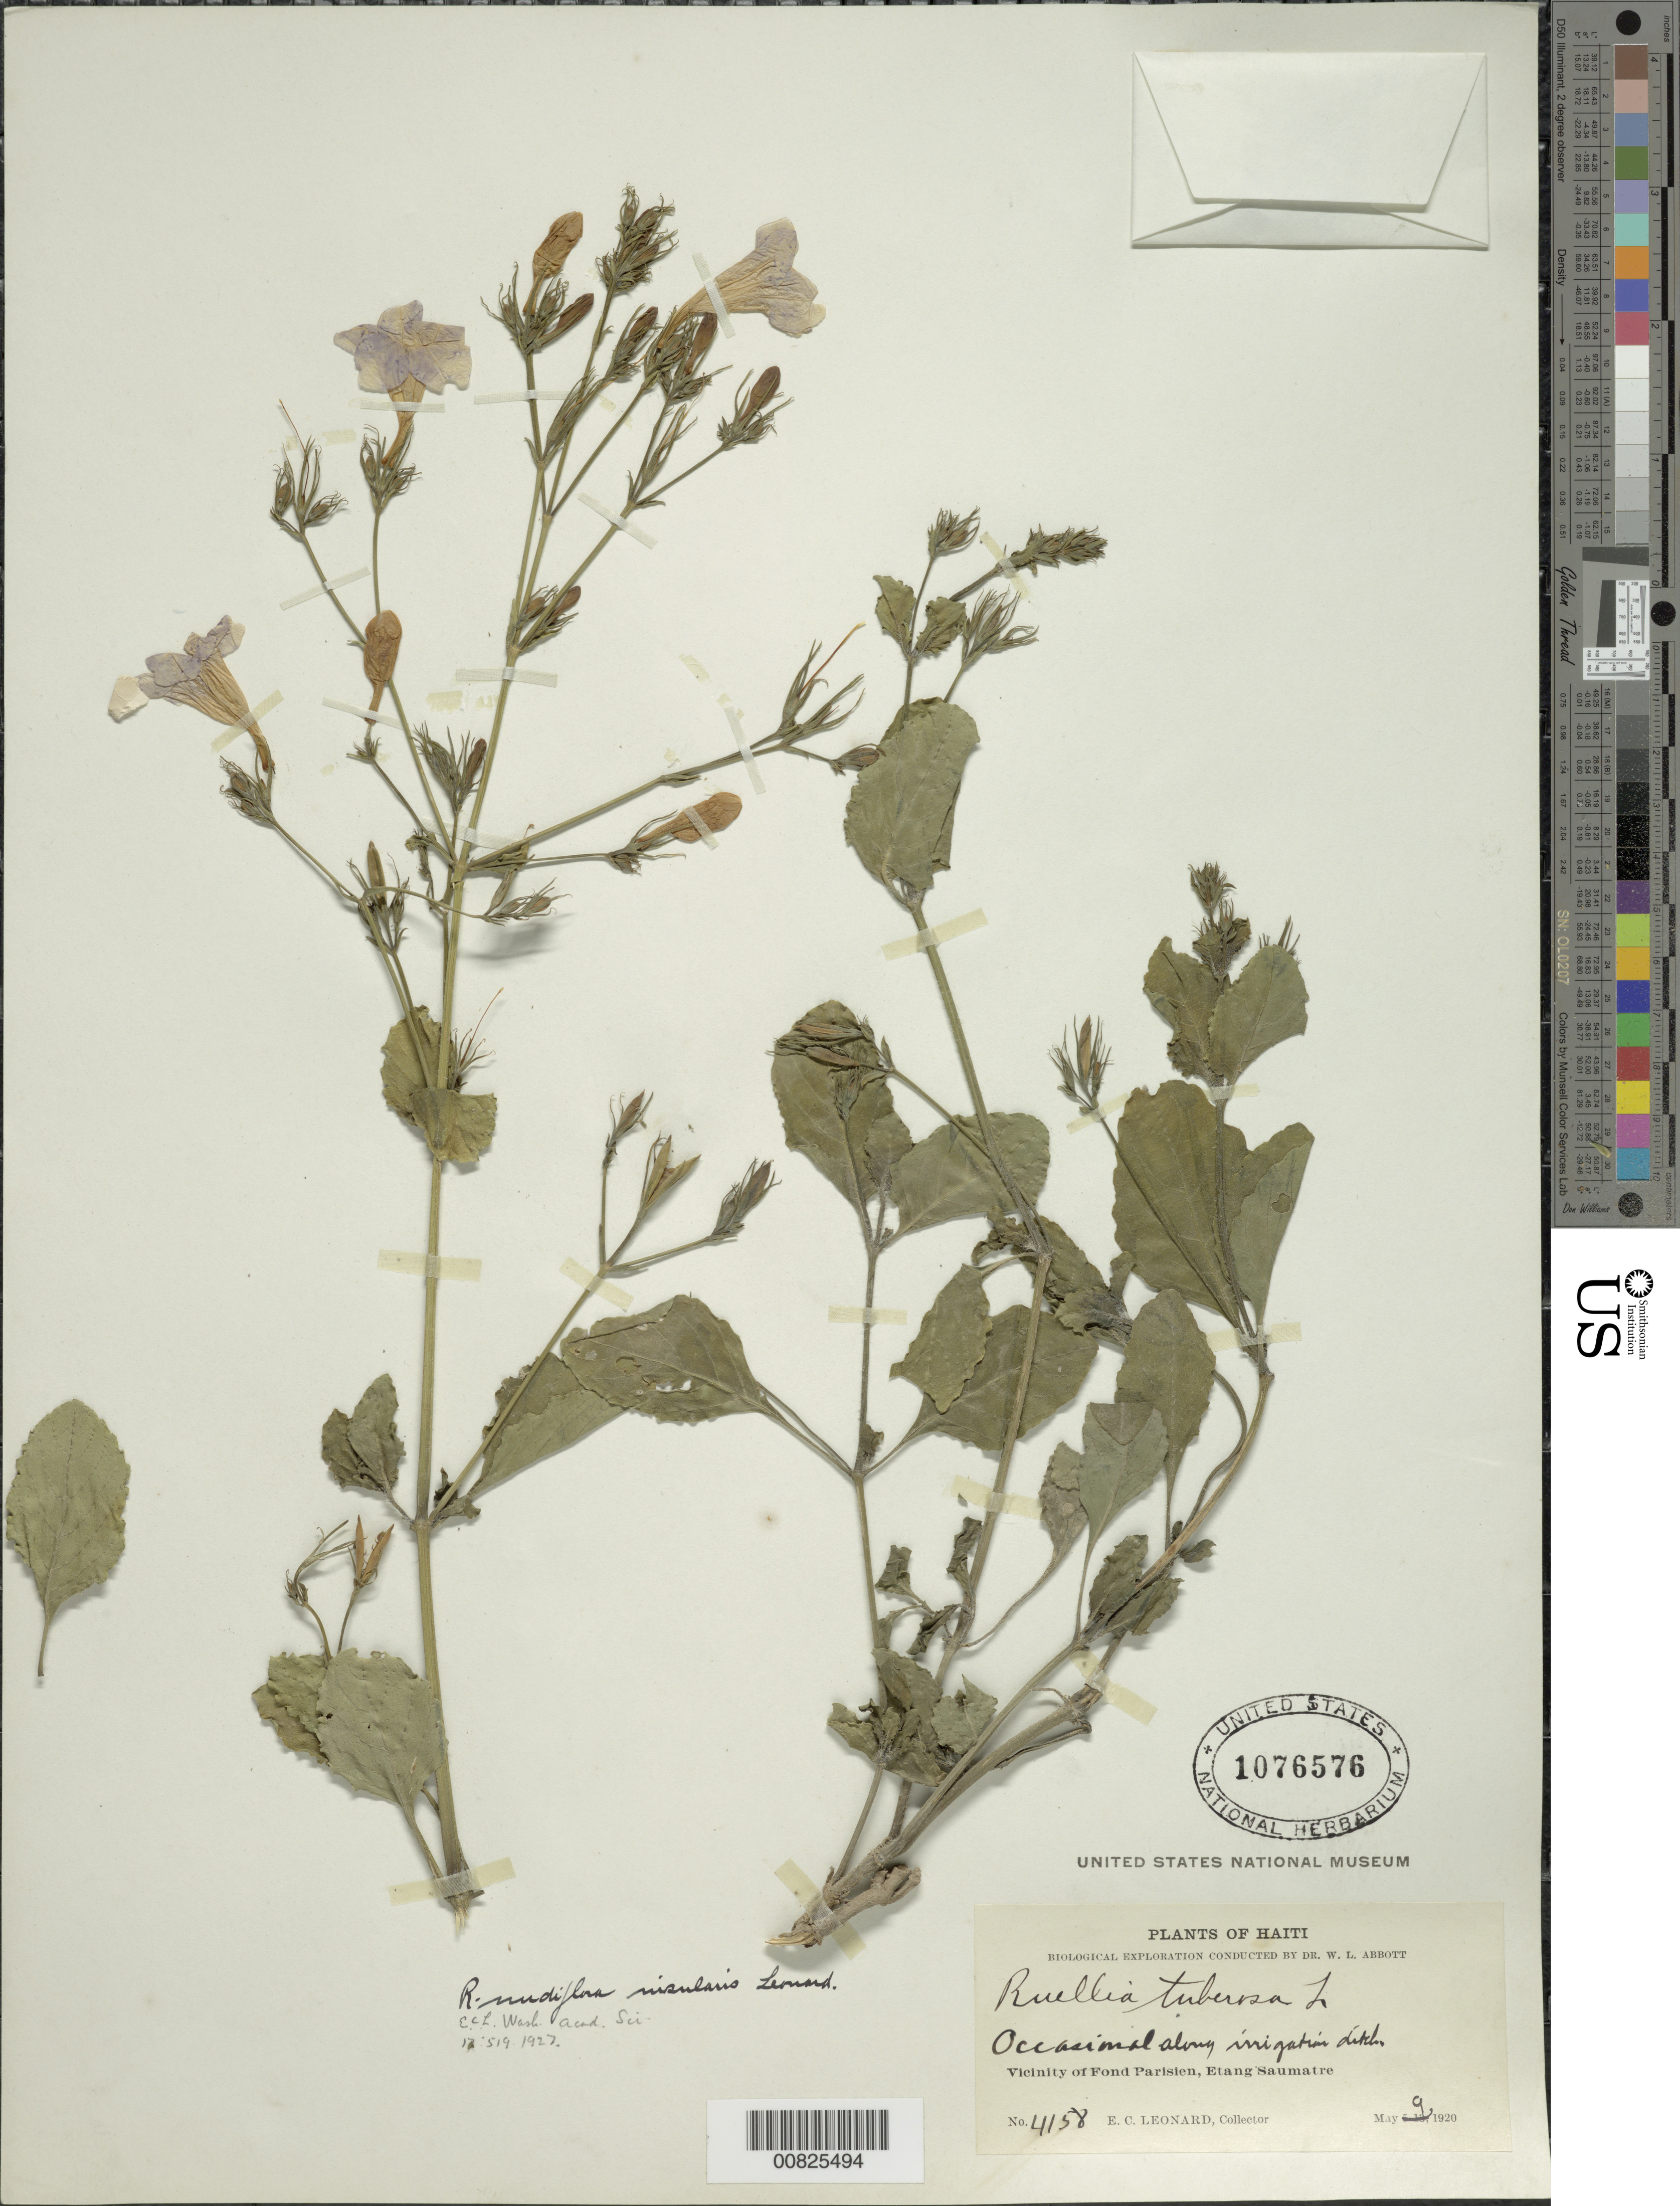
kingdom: Plantae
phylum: Tracheophyta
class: Magnoliopsida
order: Lamiales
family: Acanthaceae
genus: Ruellia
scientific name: Ruellia nudiflora var. insularis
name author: Leonard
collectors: E. C. Leonard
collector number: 4158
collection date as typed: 09 May 1920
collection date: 1920-05-09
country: Haiti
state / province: Ouest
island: Hispaniola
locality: Vicinity of Fond Parisien, Etang Saumatre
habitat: Along irrigation ditch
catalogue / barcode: US 1076576